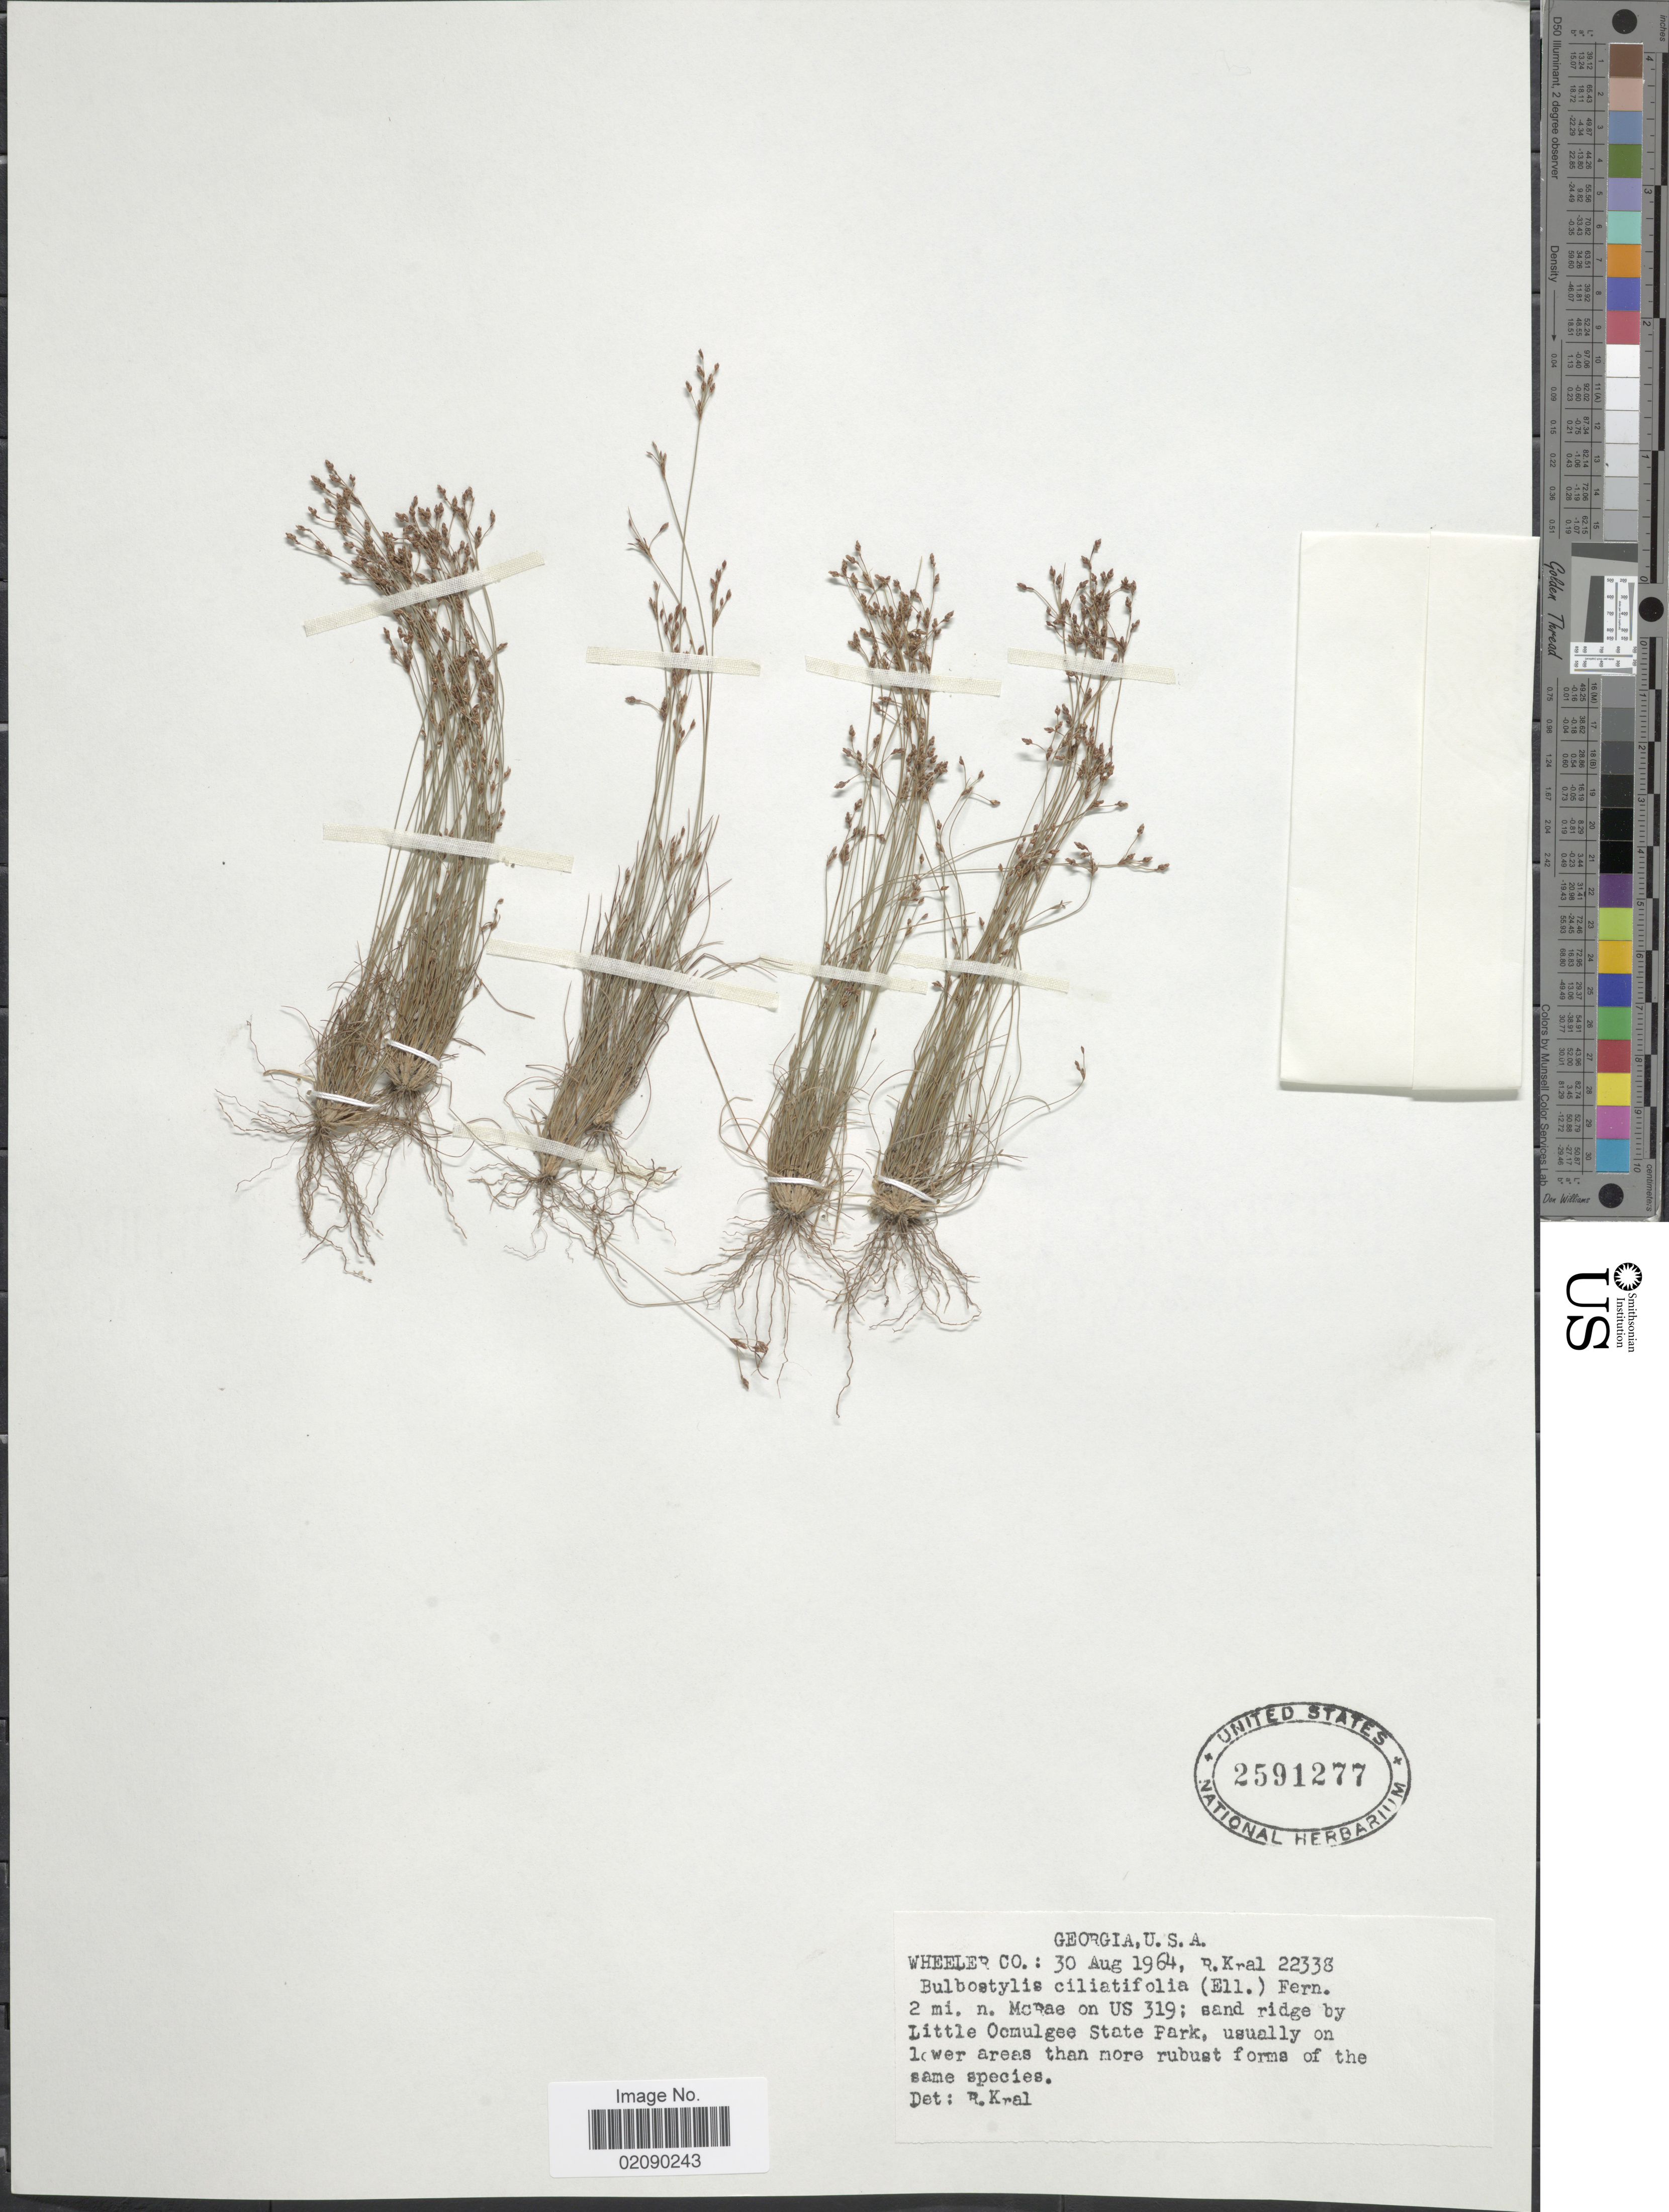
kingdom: Plantae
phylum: Tracheophyta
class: Liliopsida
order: Poales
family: Cyperaceae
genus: Bulbostylis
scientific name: Bulbostylis ciliatifolia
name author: (Elliott) Fernald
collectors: R. Kral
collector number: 22338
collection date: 1964-08-30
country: United States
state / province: Georgia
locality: Wheeler Co. 2 mi. n. McRae on US 319; Little Ocmulgee State Park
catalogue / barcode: US 2591277